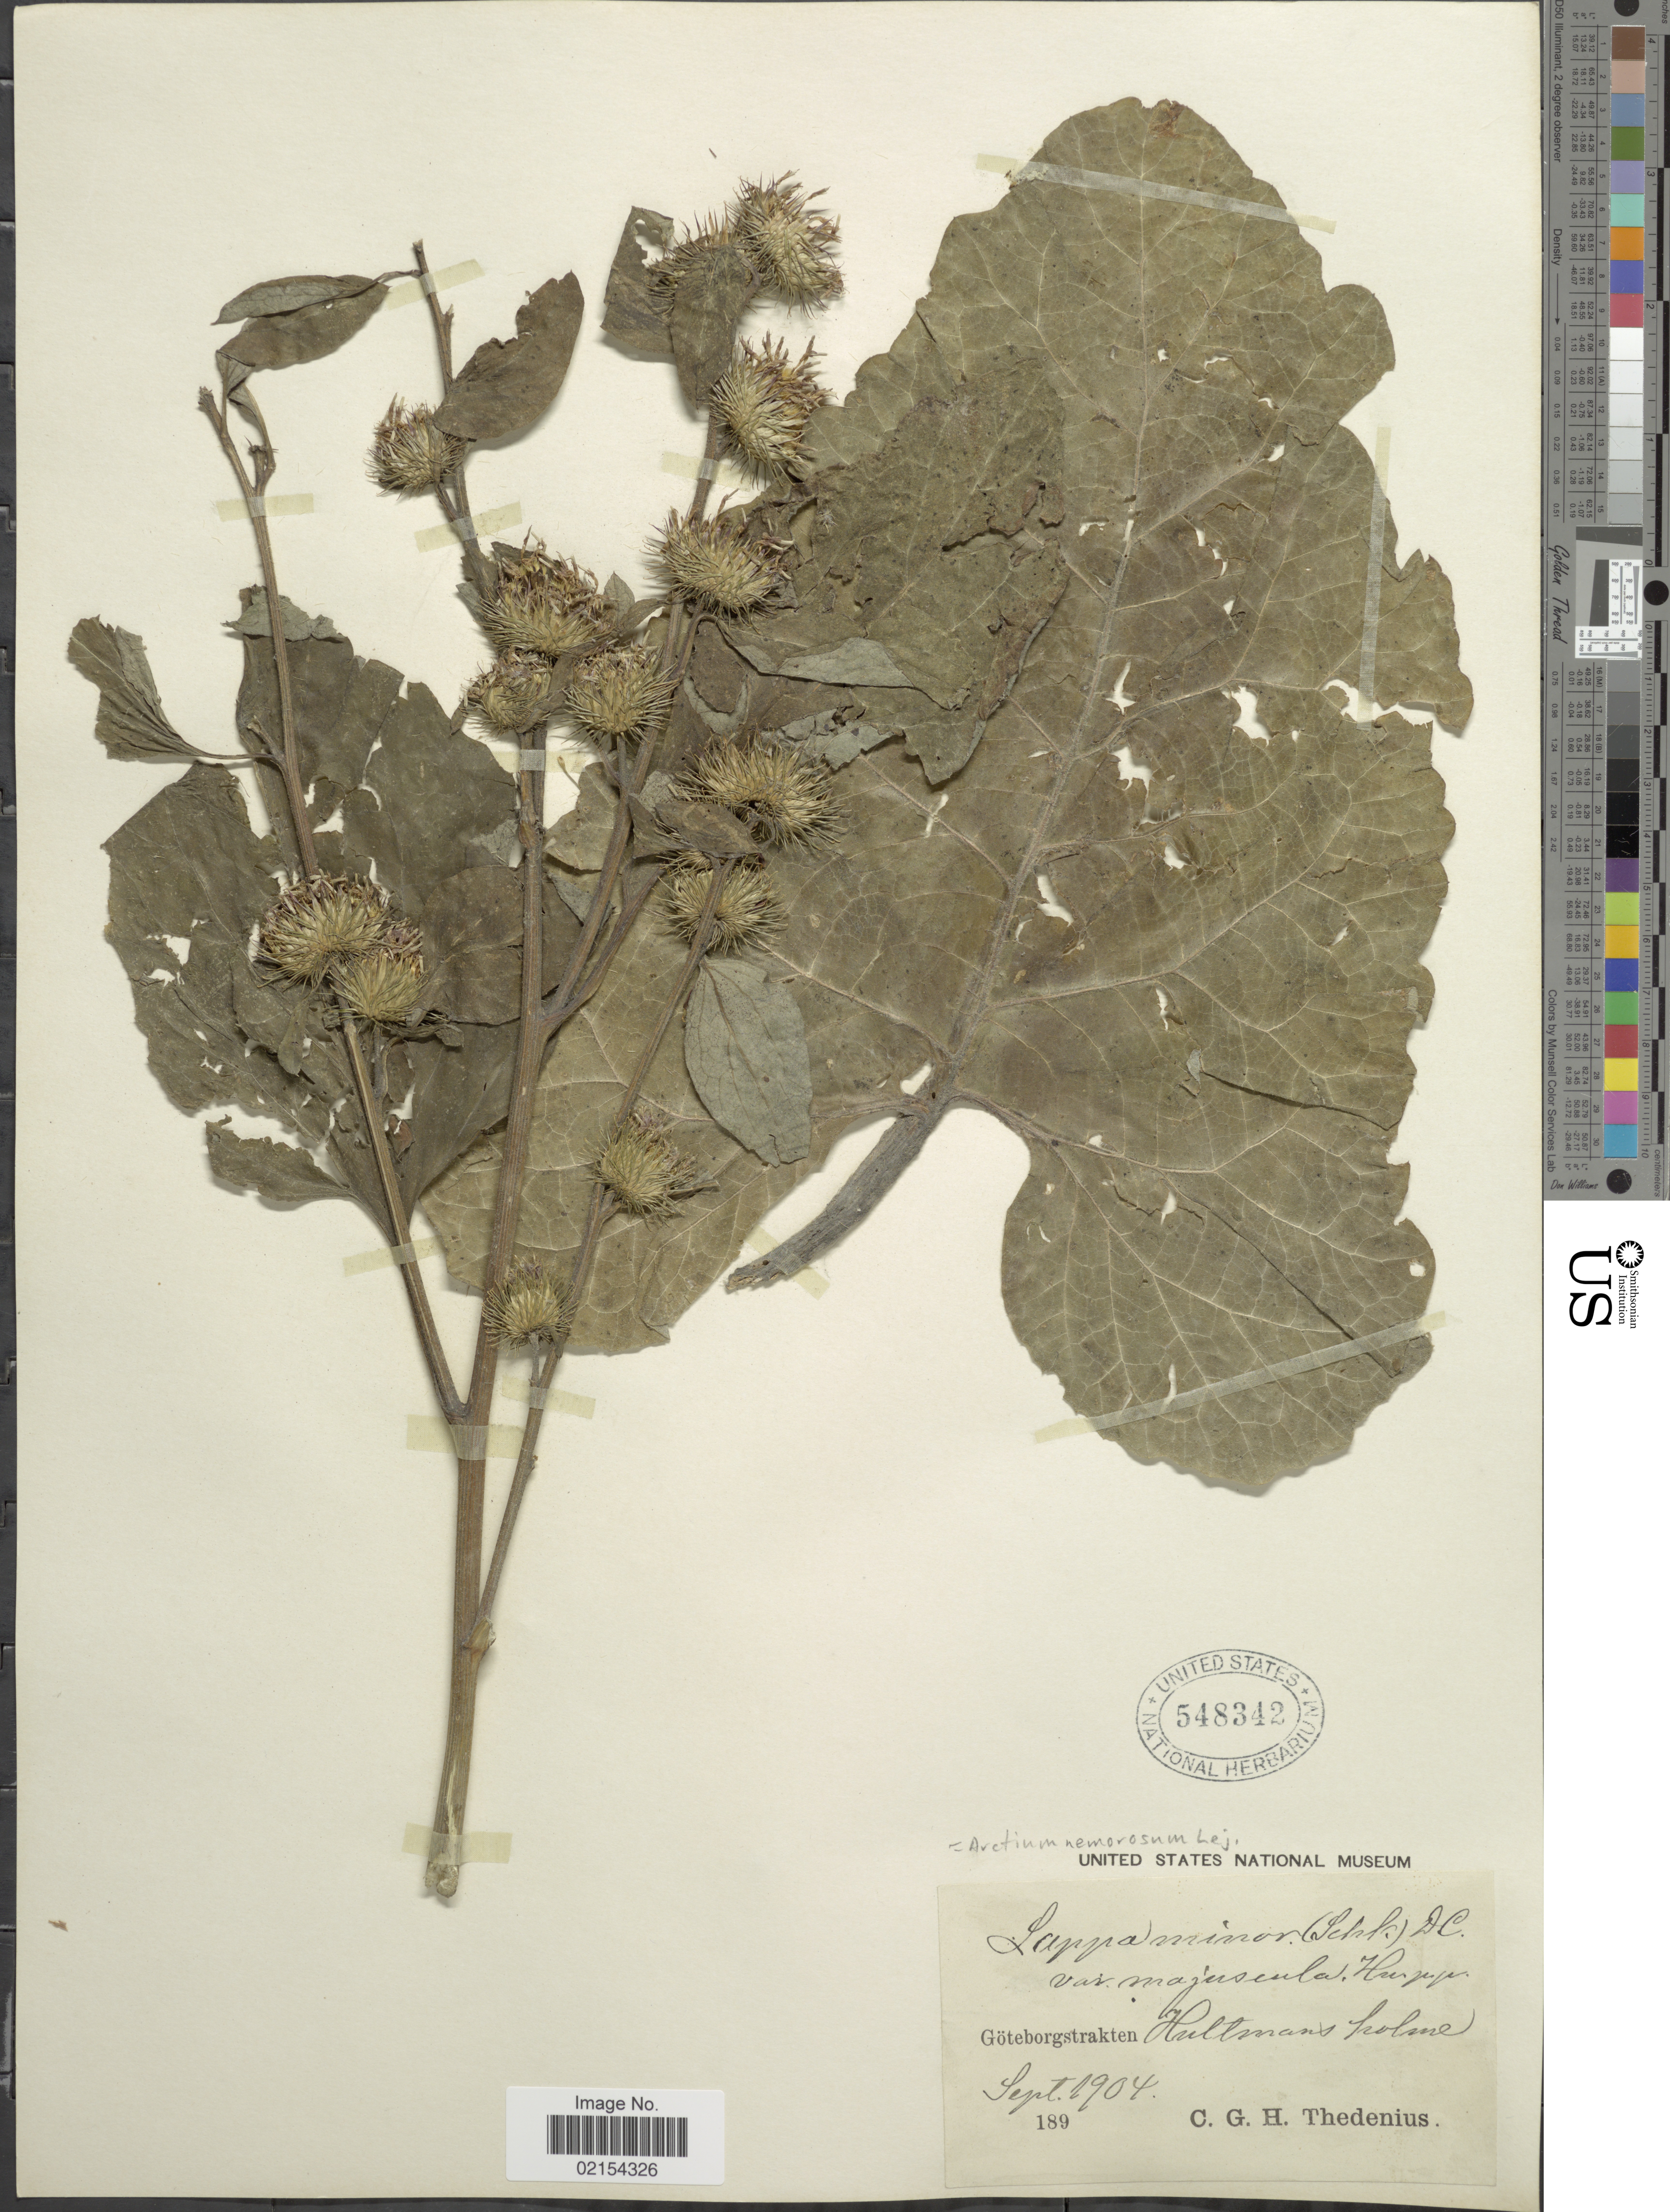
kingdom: Plantae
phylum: Tracheophyta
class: Magnoliopsida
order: Asterales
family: Asteraceae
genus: Arctium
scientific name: Arctium nemorosum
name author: Lej.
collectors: C. Thedenius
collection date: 1904-09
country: Sweden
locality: Goteborgstrakten Hultmans holme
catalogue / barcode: US 548342